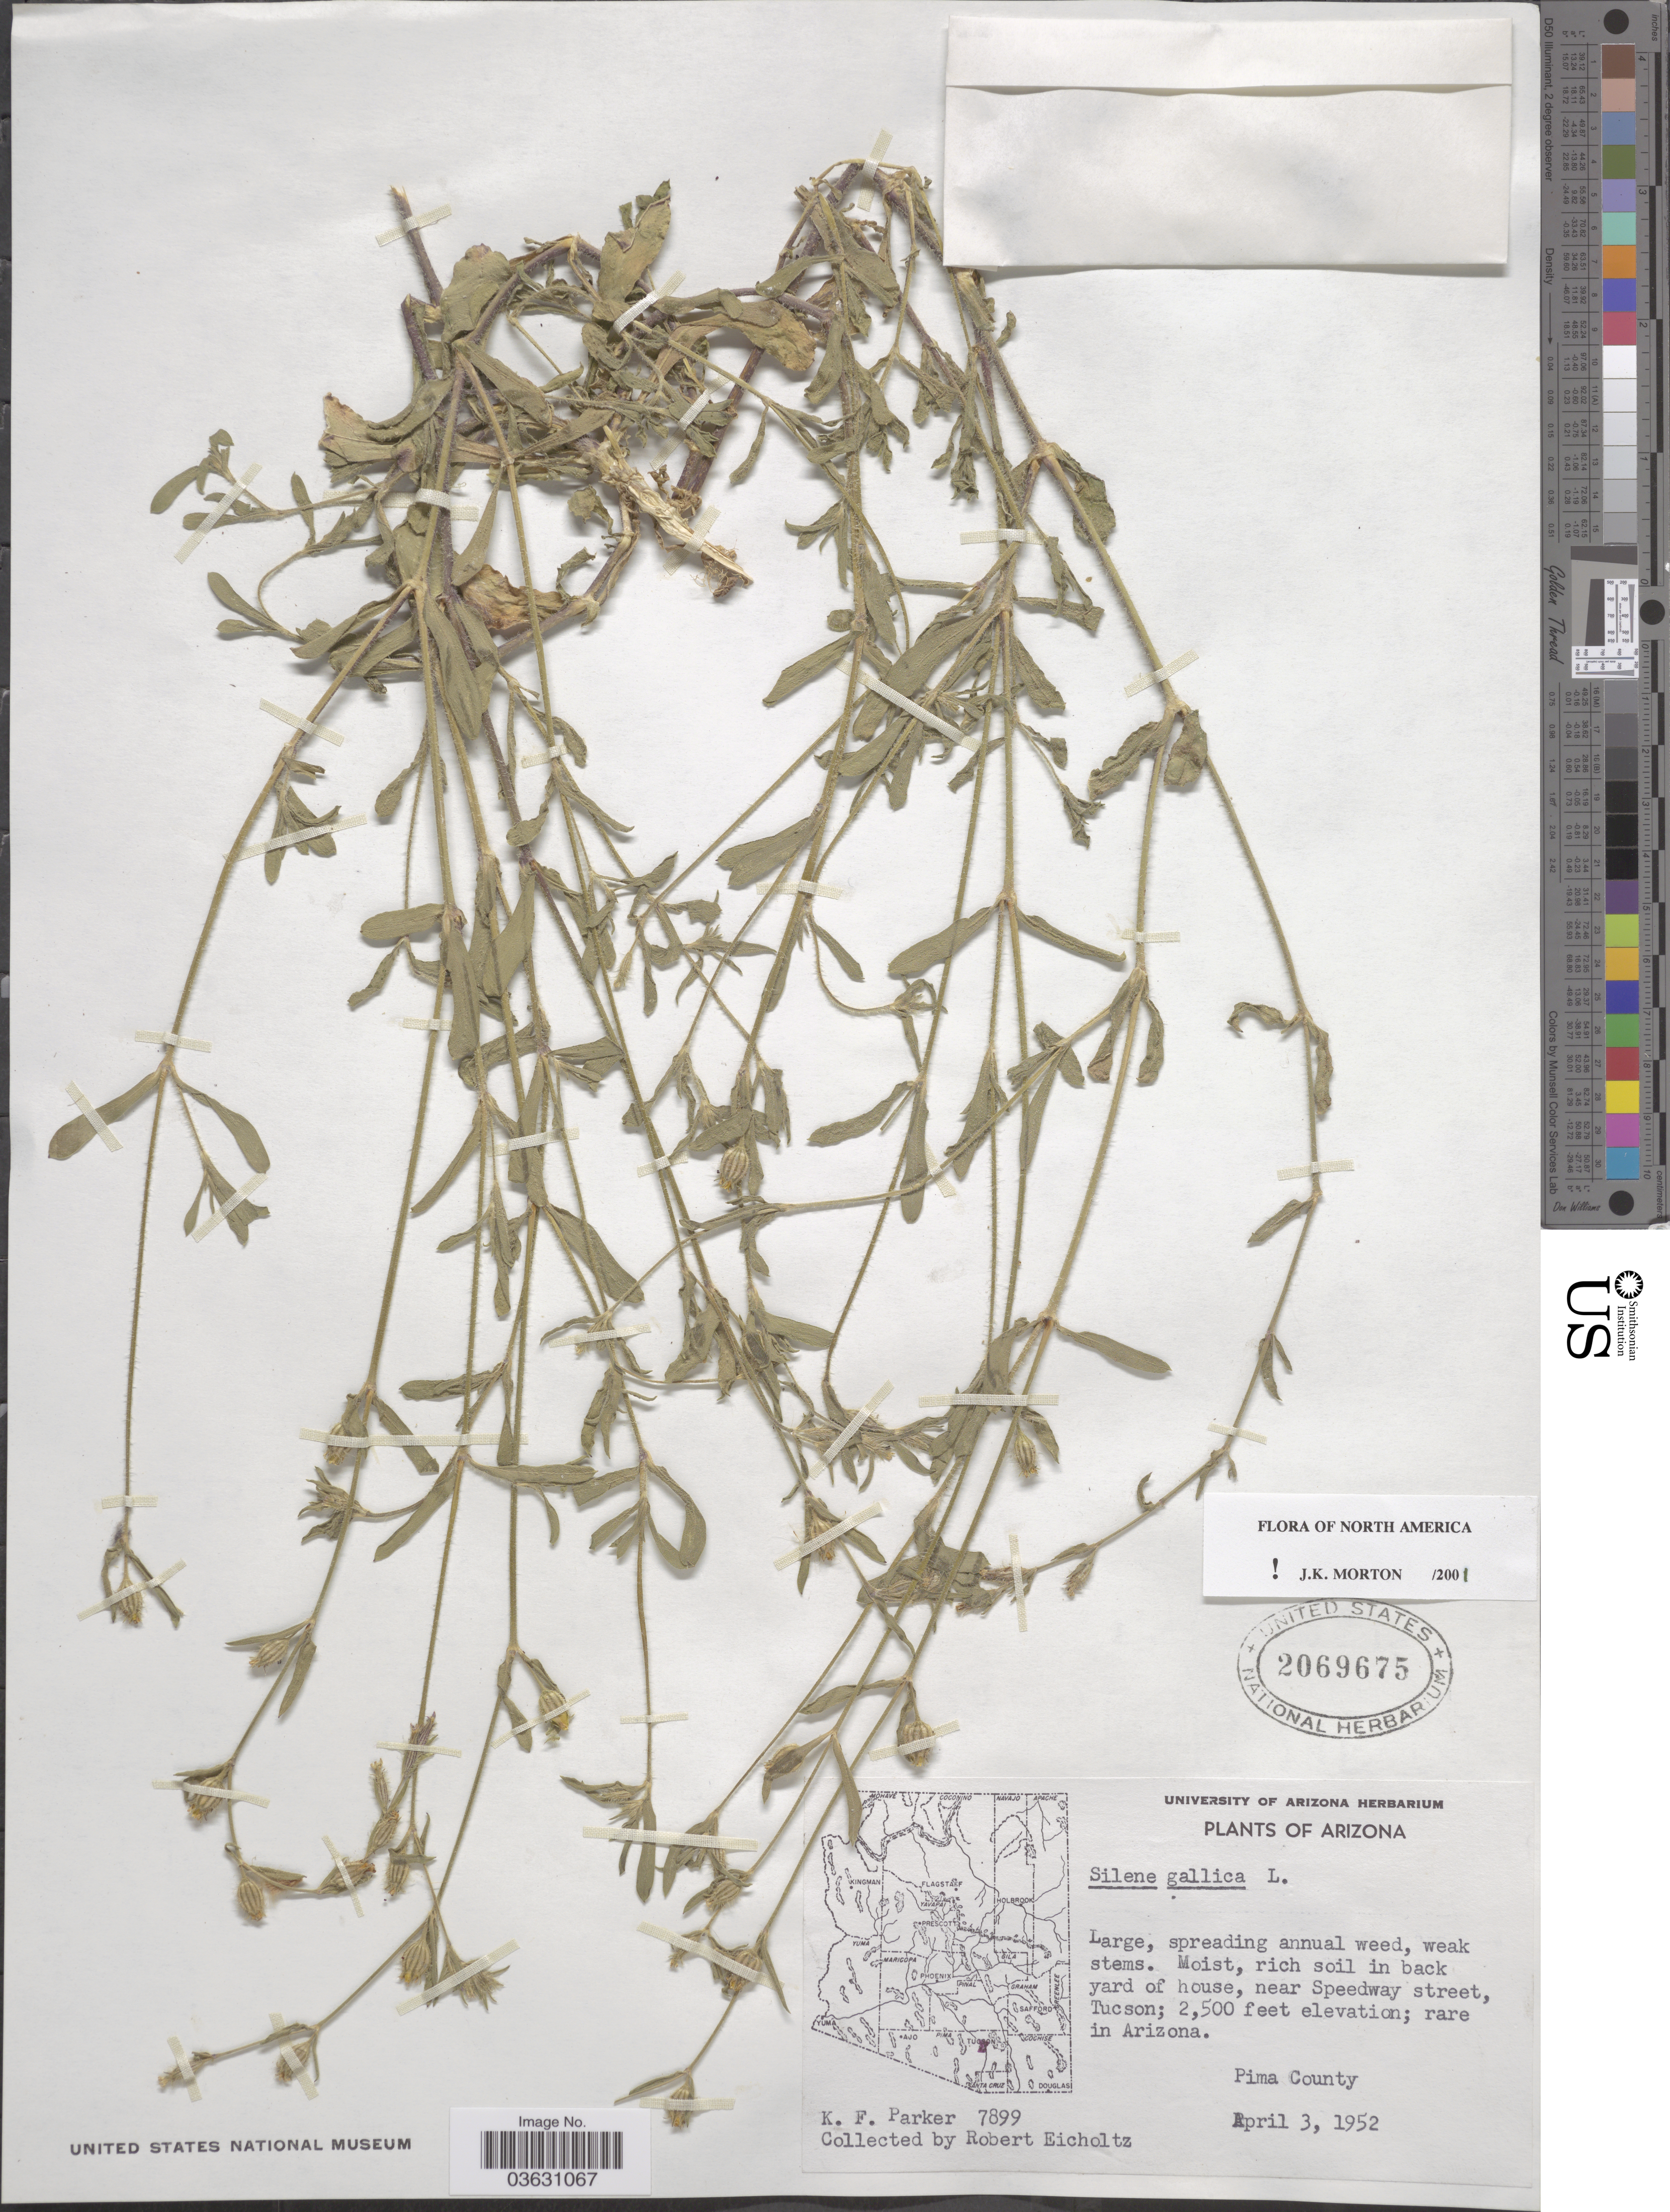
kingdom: Plantae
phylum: Tracheophyta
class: Magnoliopsida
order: Caryophyllales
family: Caryophyllaceae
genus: Silene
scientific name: Silene gallica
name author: L.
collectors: R. Eicholtz & K. F. Parker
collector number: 7899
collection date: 1952-04-03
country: United States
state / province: Arizona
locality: Moist, rich soil in back yard of house, near Speedway street, Tucson. Pima County.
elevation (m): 762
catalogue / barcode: US 2069675